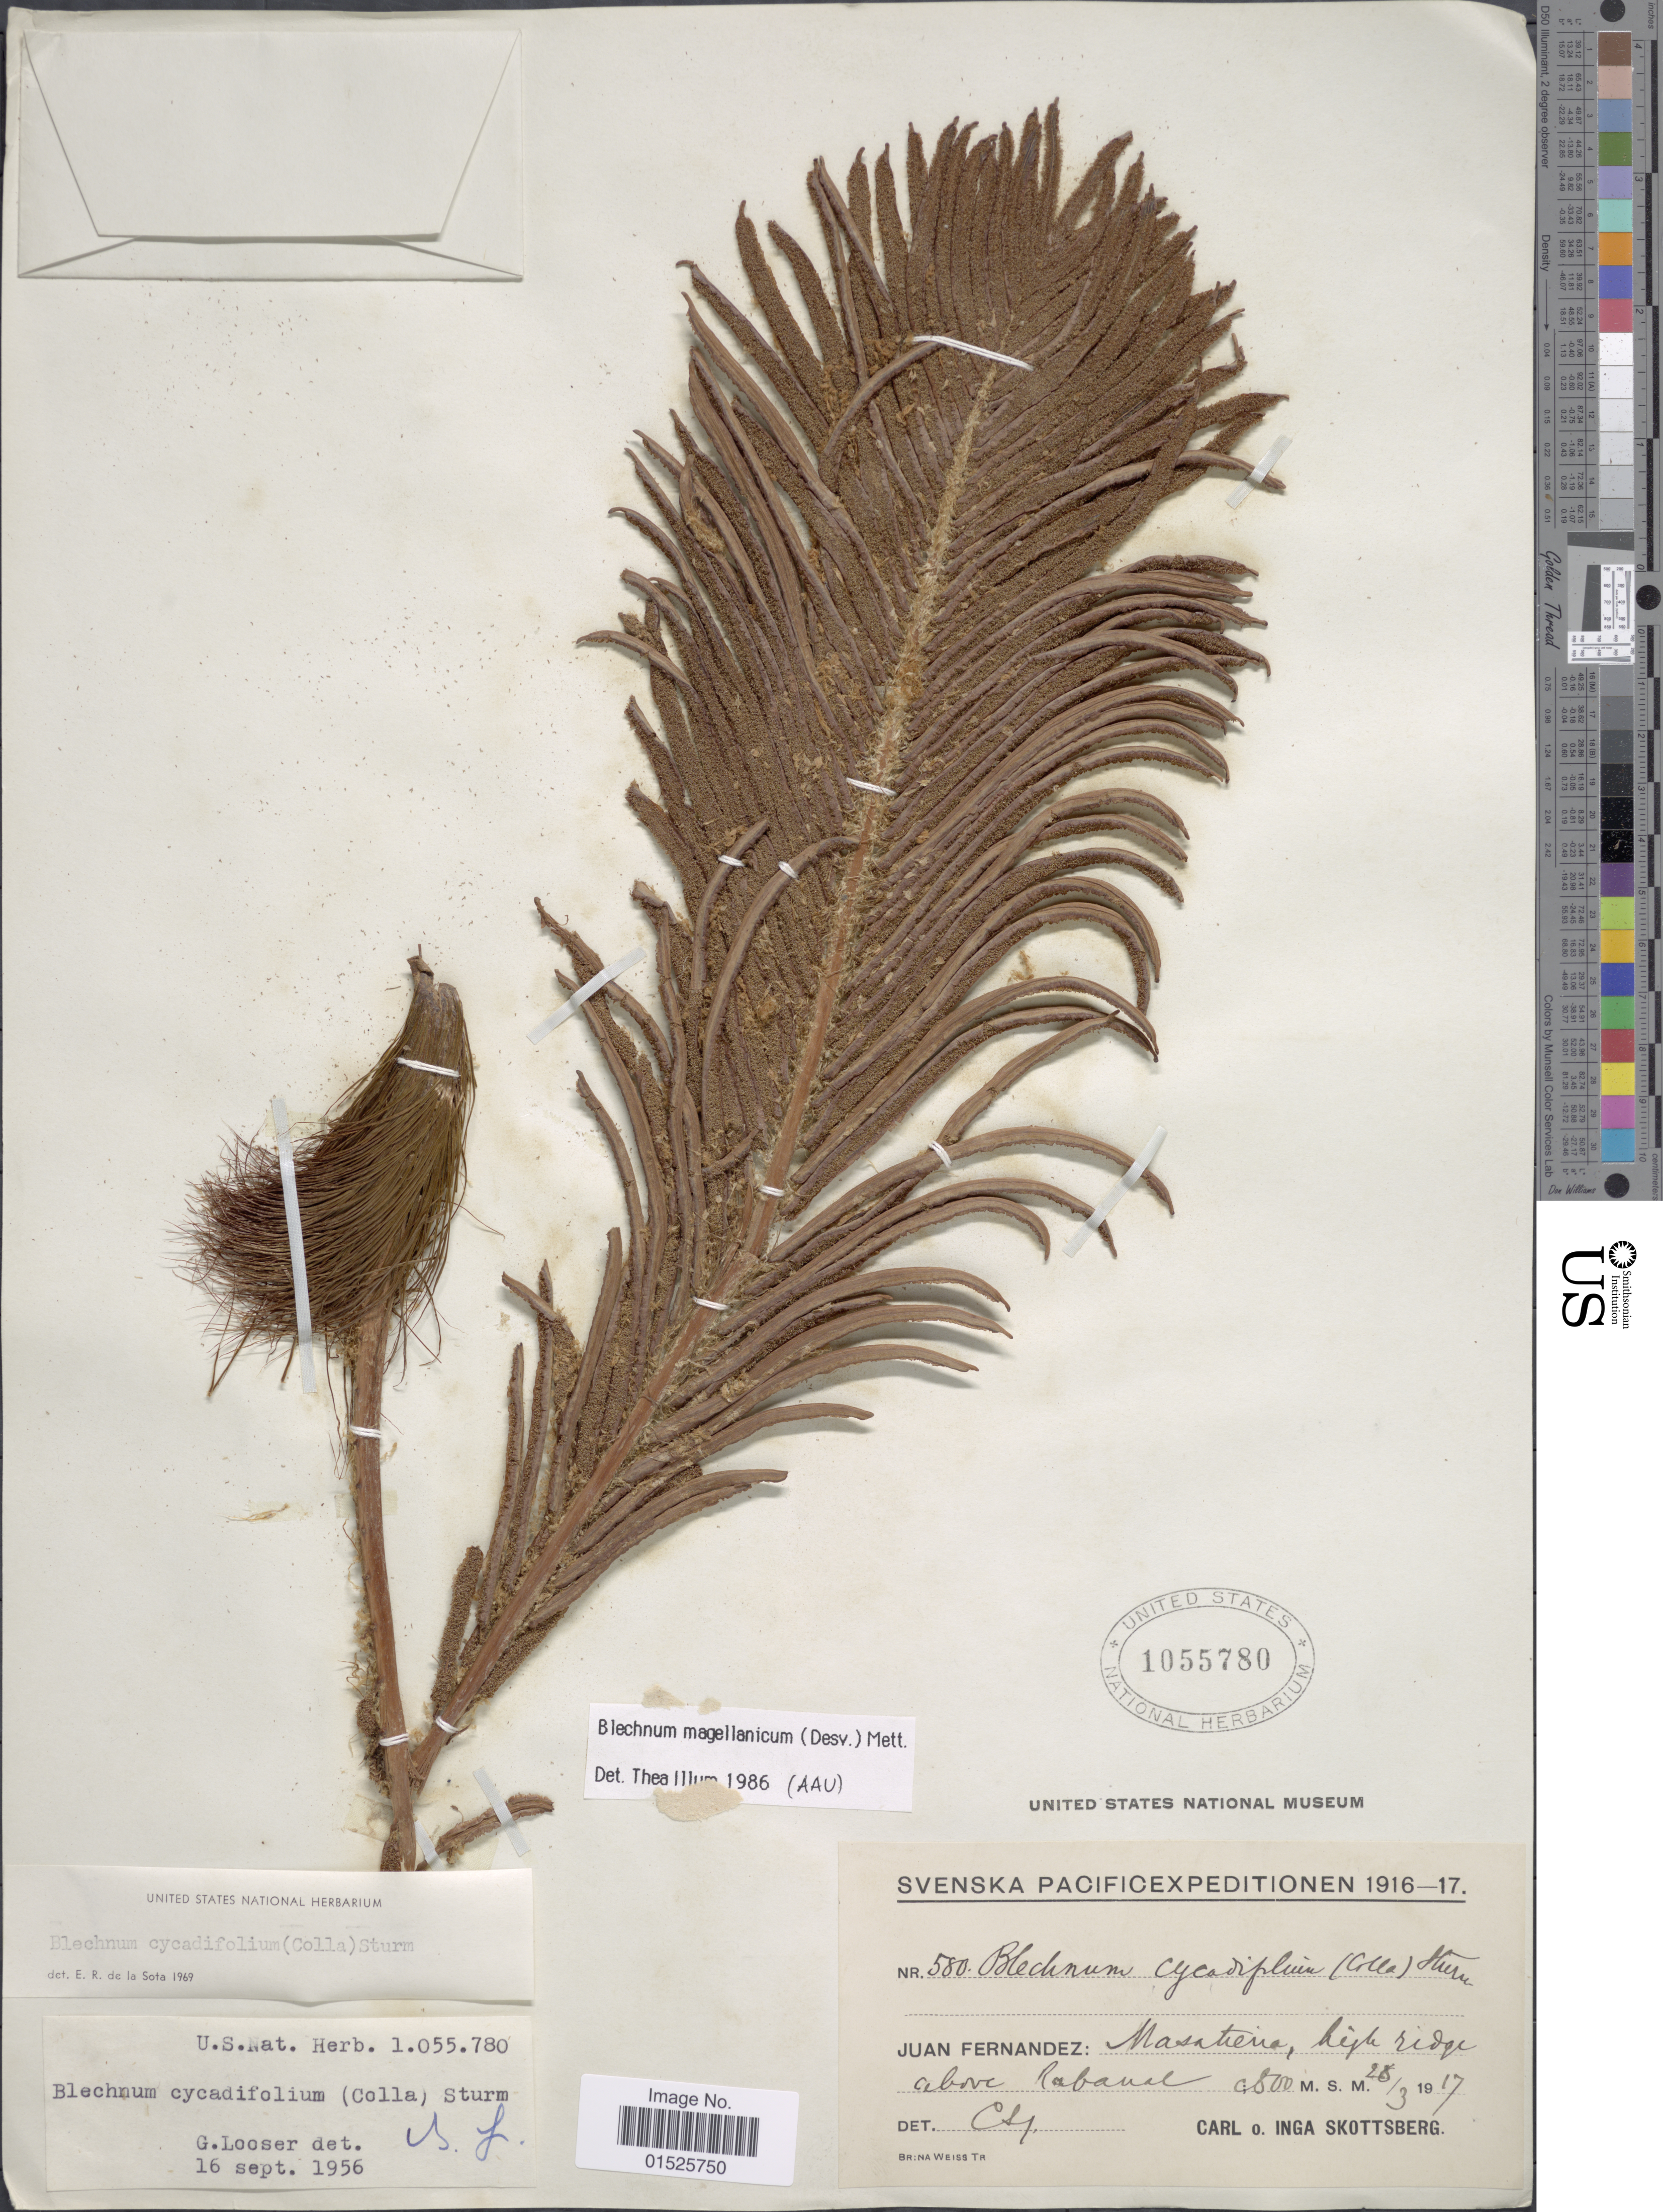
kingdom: Plantae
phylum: Tracheophyta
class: Polypodiopsida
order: Polypodiales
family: Blechnaceae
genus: Blechnum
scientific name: Blechnum cycadifolium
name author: (Colla) Sturm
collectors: C. Skottsberg & I. Skottsberg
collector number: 580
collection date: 1917-03-25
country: Chile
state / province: Valparaíso (V)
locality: Juan Fernandez: Masatierra, high ridge above Rabanal.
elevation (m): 1800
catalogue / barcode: US 1055780